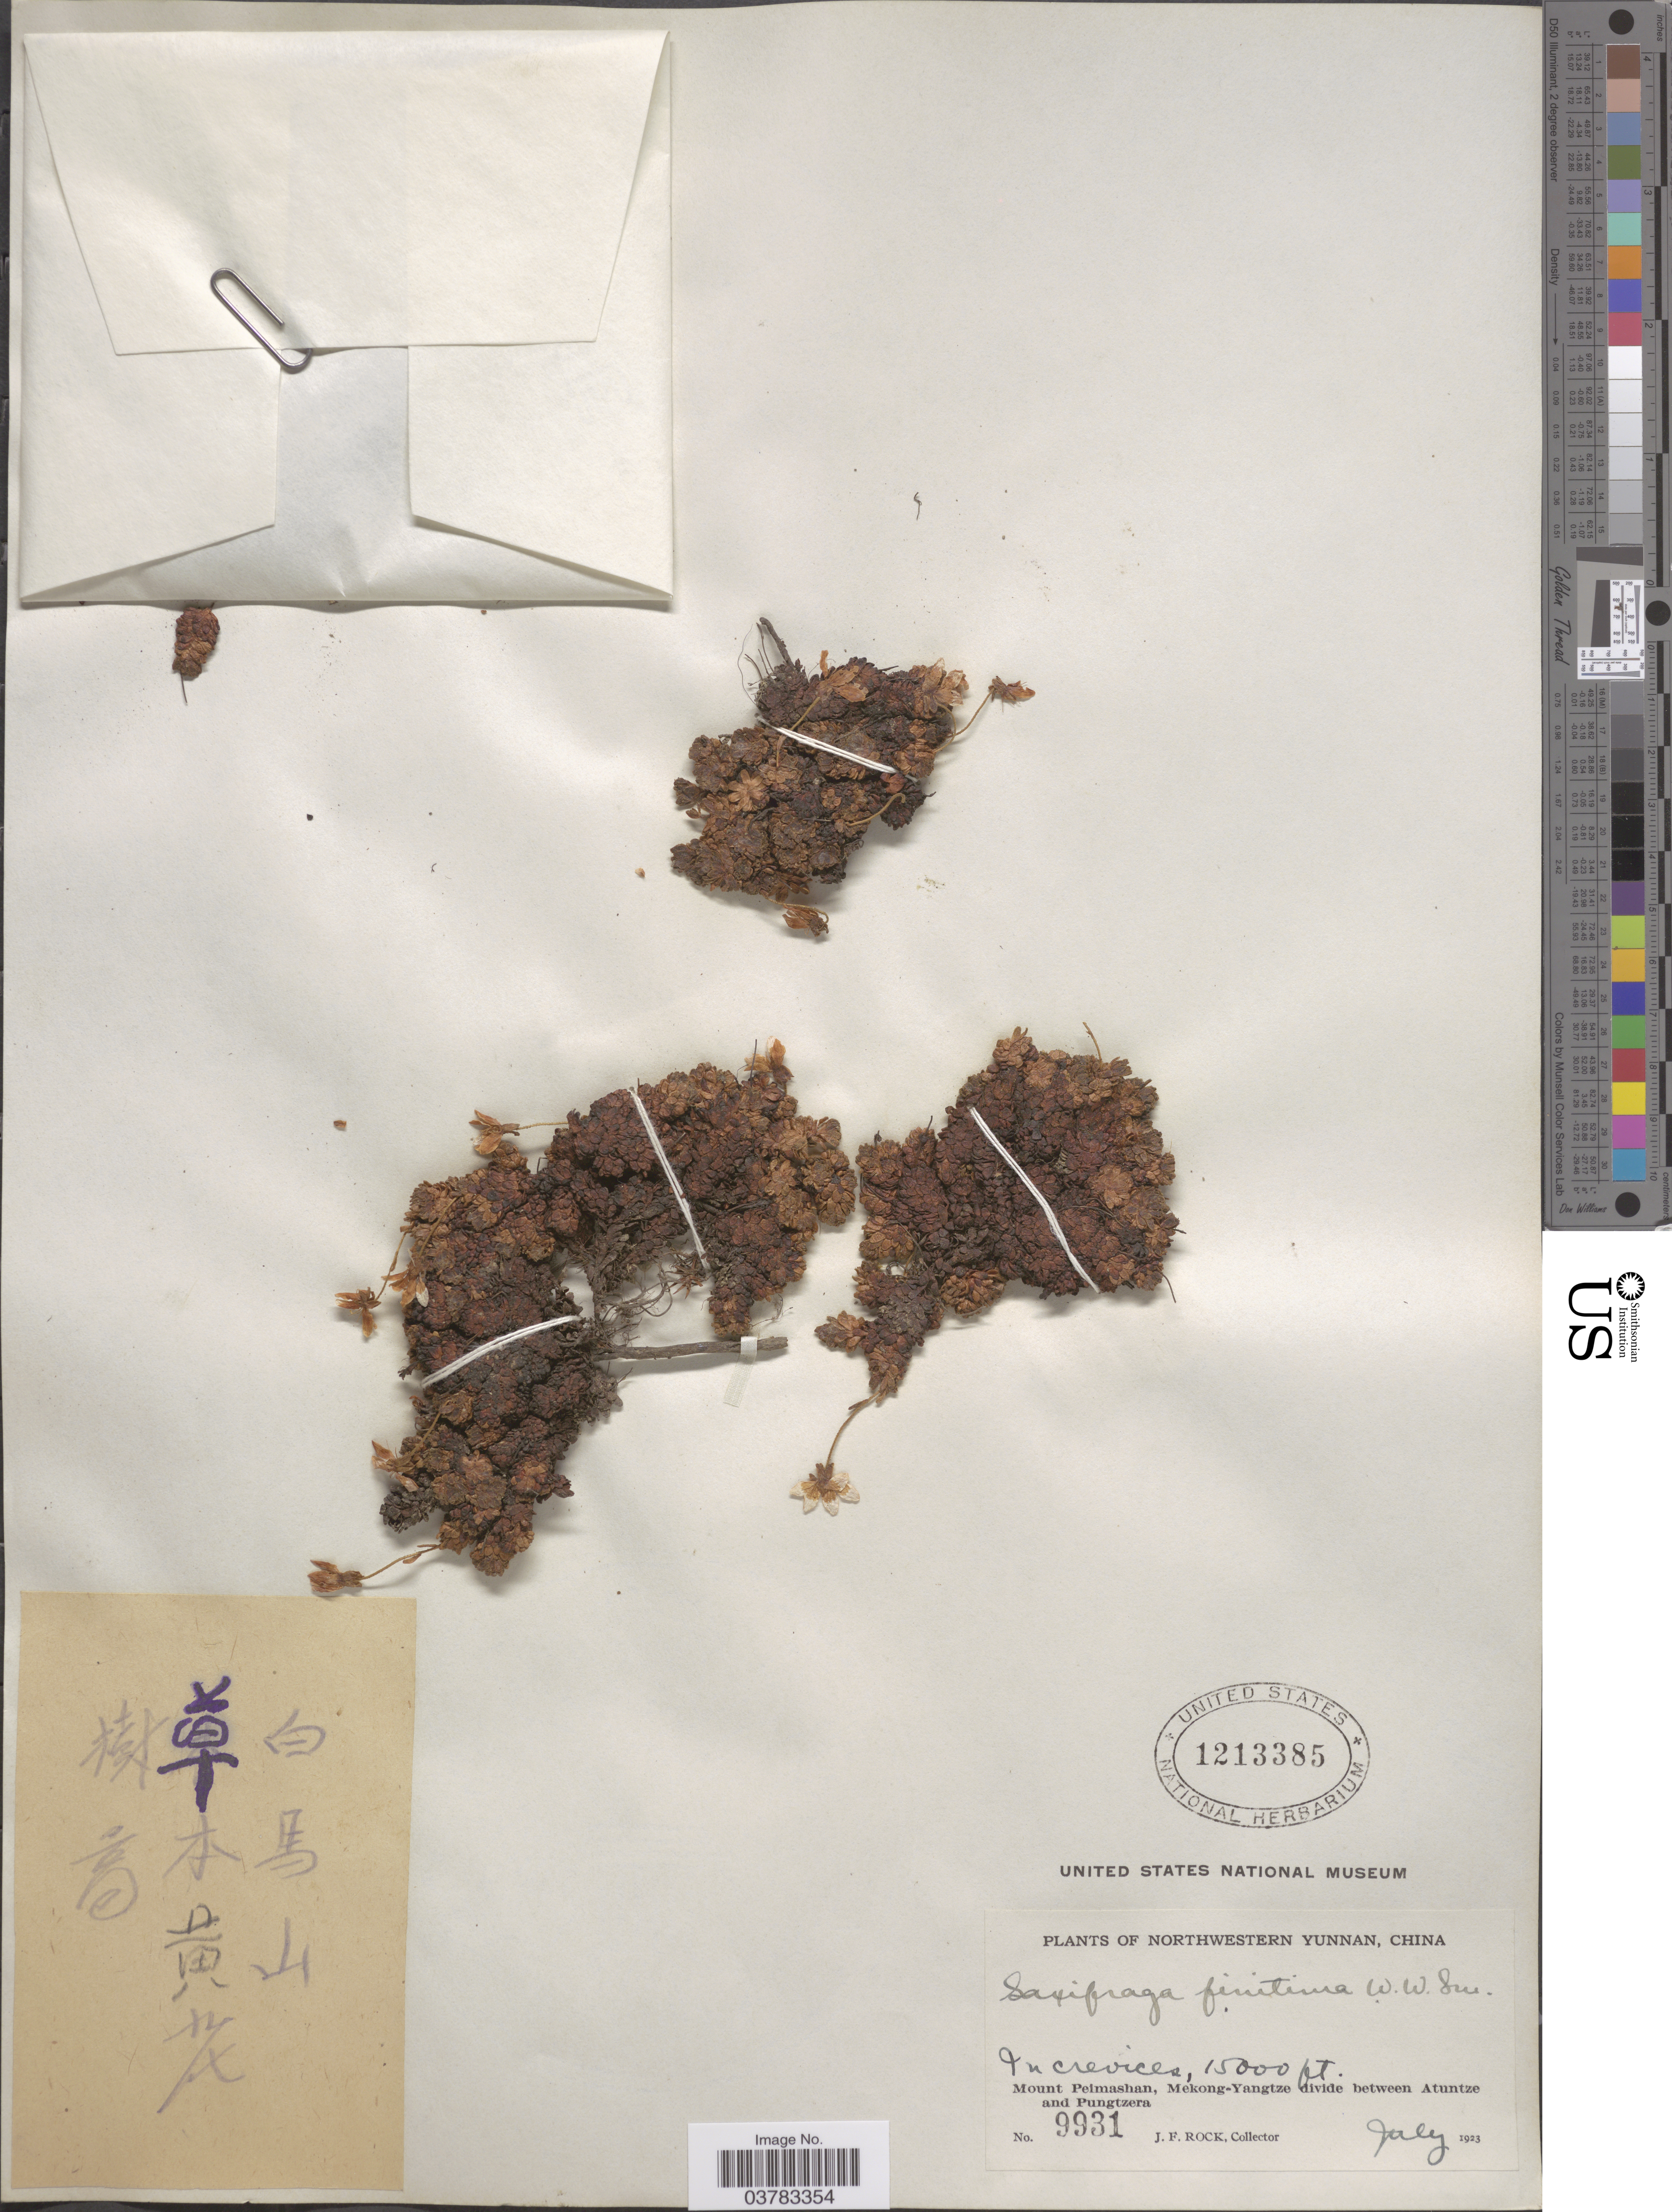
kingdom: Plantae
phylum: Tracheophyta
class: Magnoliopsida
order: Saxifragales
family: Saxifragaceae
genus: Saxifraga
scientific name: Saxifraga finitima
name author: W.W. Sm.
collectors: J. Rock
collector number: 9931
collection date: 1923-07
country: China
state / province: Yunnan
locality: Northwestern Yunnan. Mount Peimashan, Mekong-Yangtze divide between Atuntze and Pungtzera.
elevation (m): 4572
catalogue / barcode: US 1213385